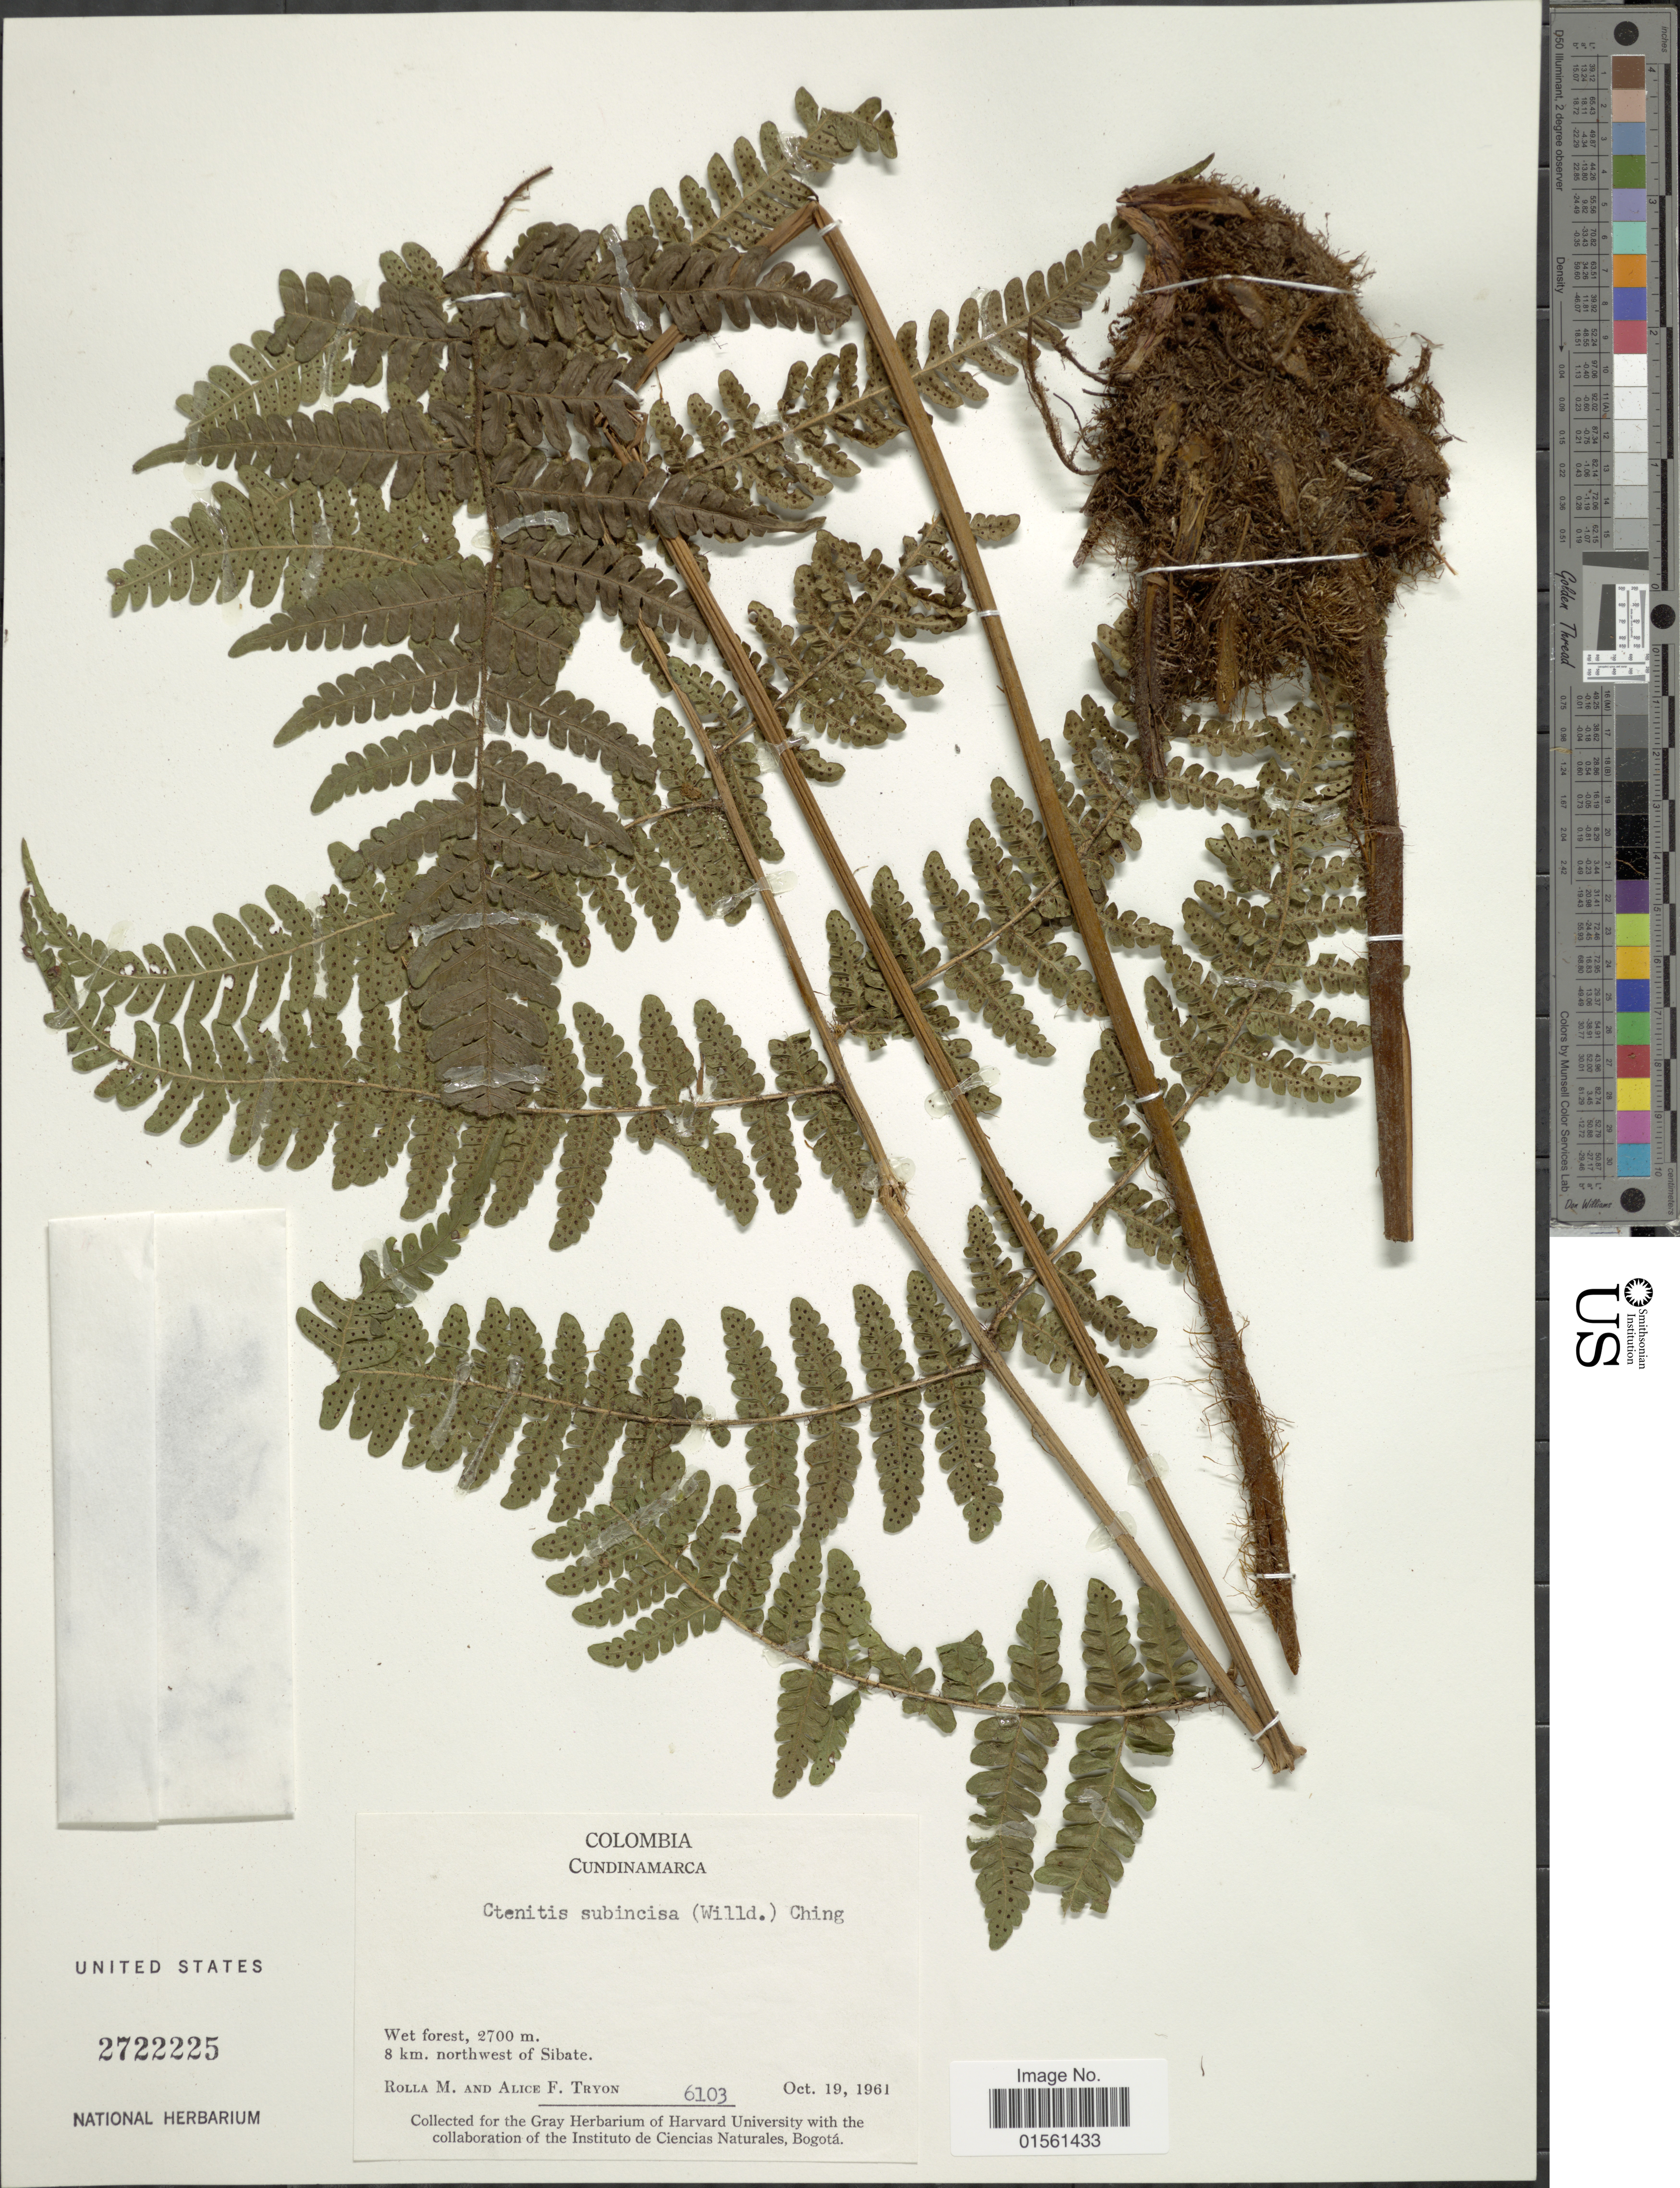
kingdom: Plantae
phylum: Tracheophyta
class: Polypodiopsida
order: Polypodiales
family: Dryopteridaceae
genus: Megalastrum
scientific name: Megalastrum sp.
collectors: M. Rolla & A. F. Tryon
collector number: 6103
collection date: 1961-10-19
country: Colombia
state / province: Cundinamarca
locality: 8 km. nortwest of Sibate.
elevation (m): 2700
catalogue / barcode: US 2722225